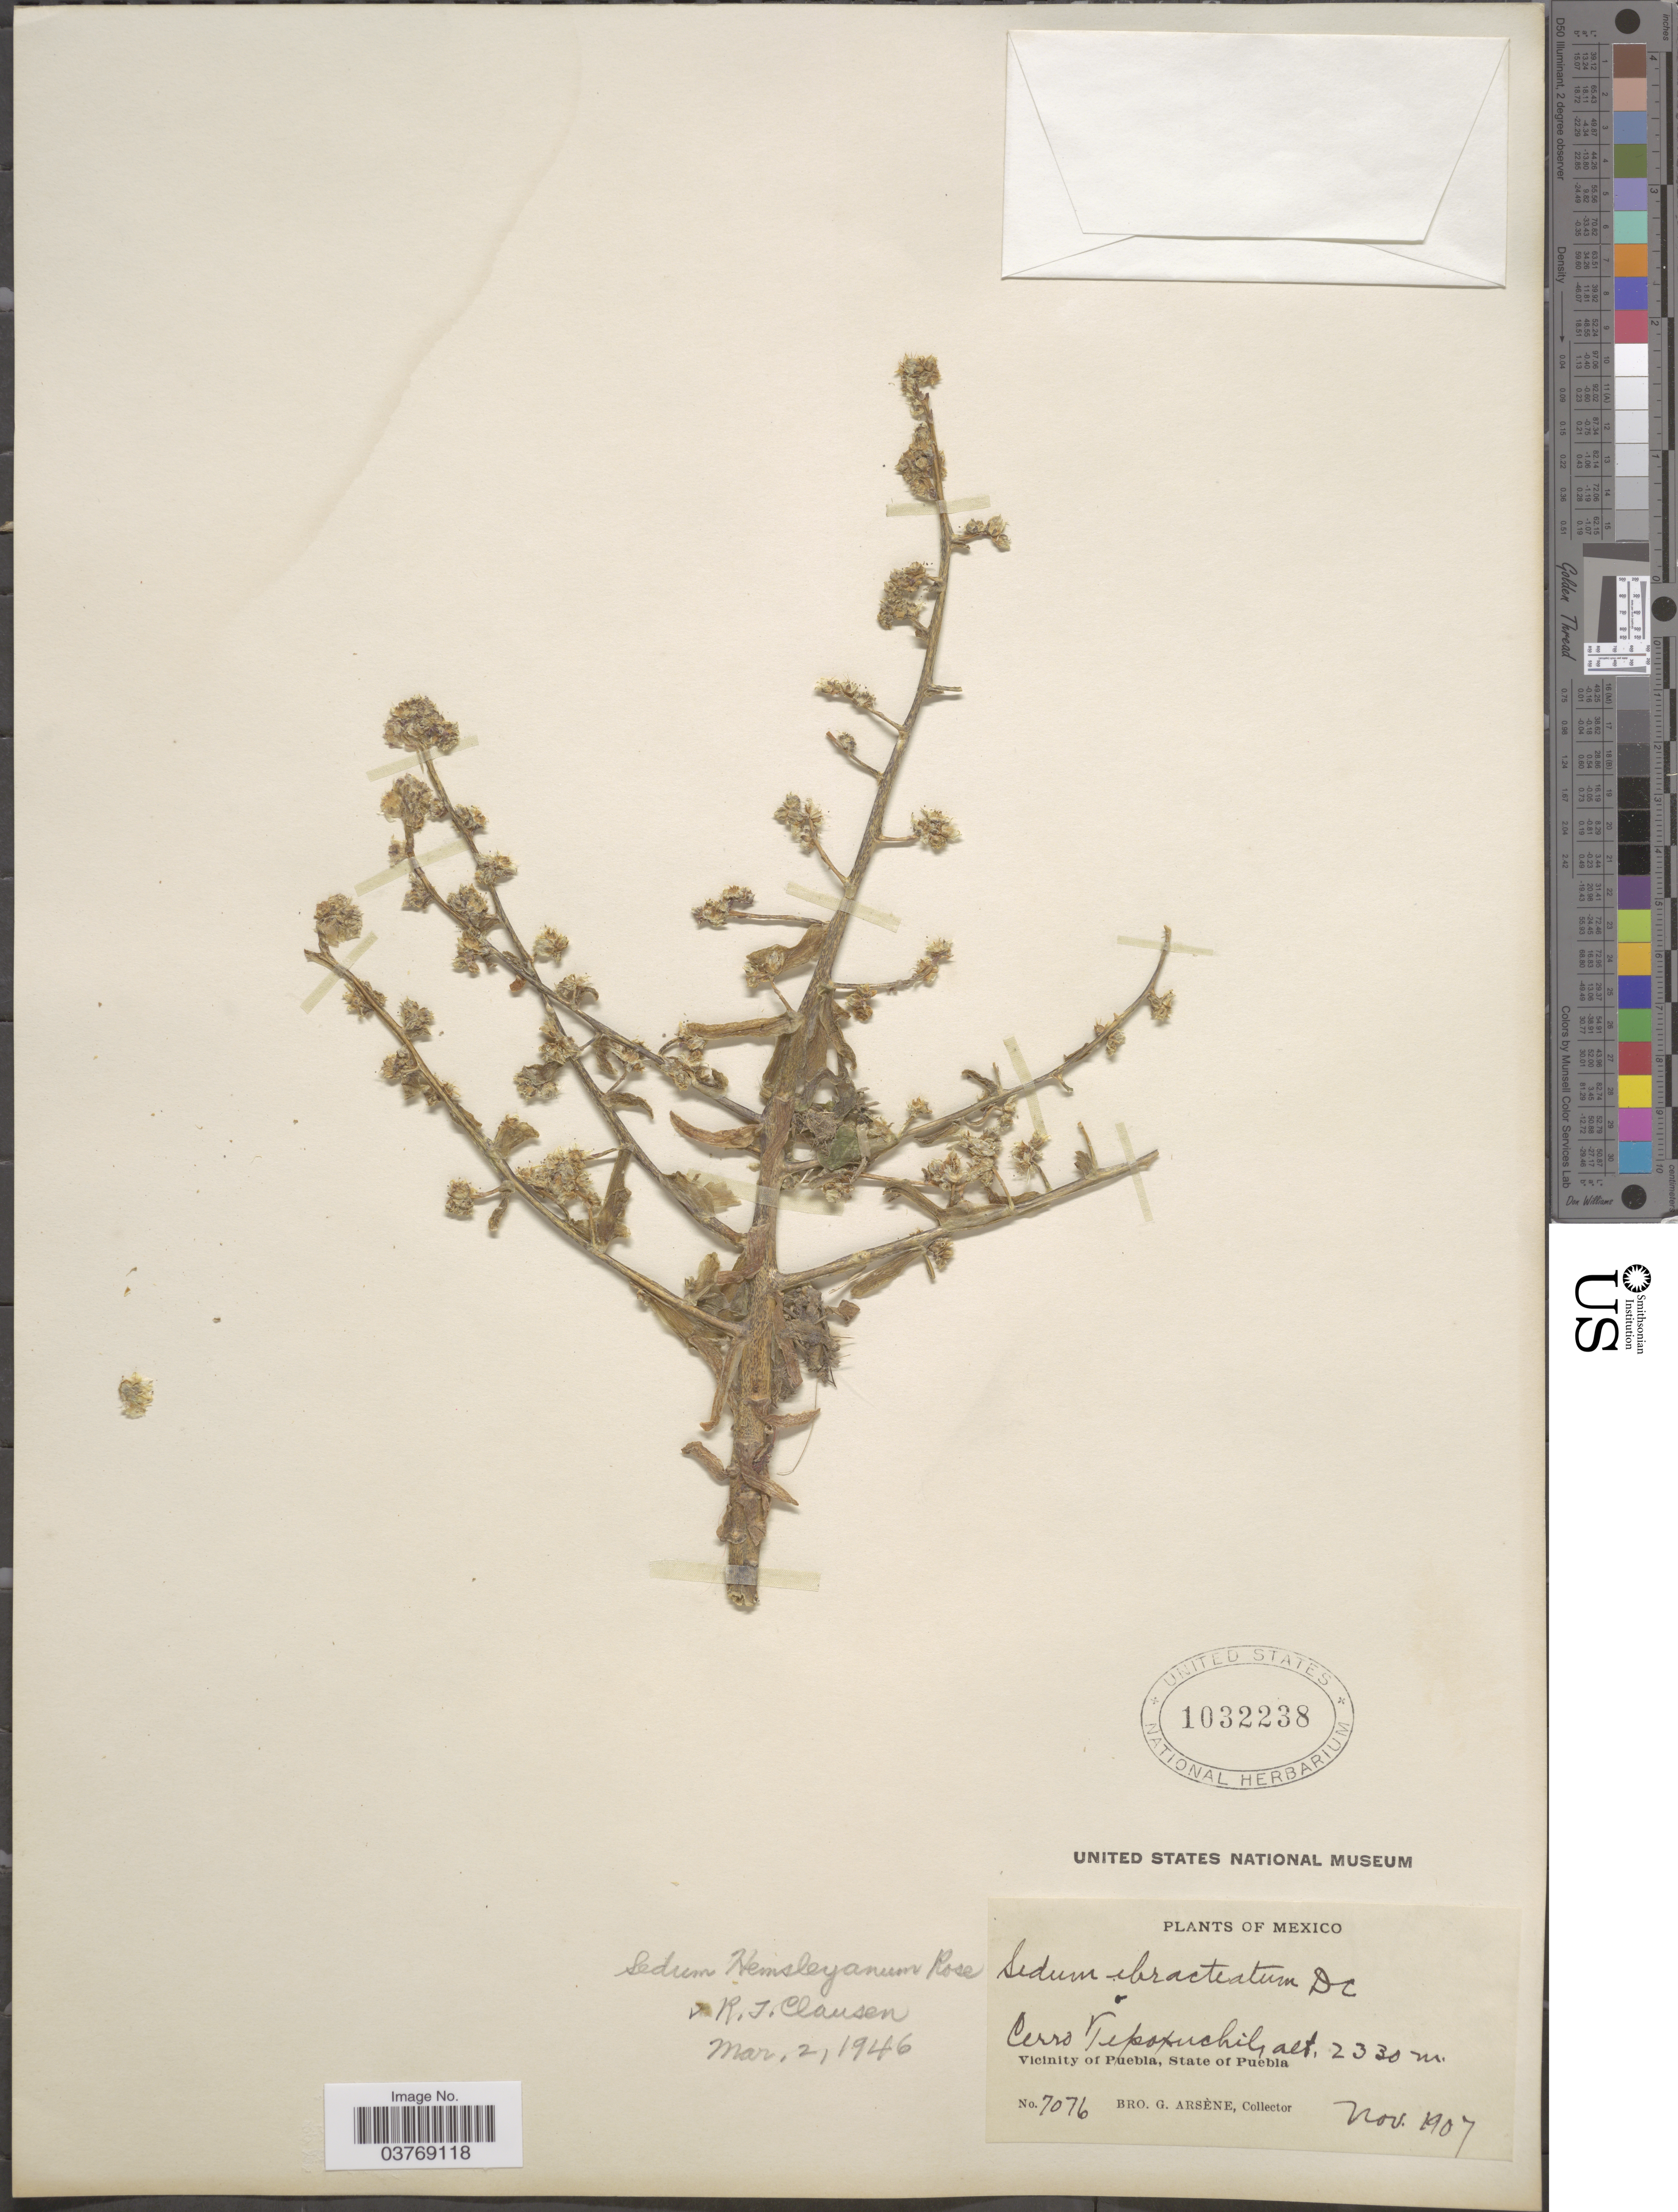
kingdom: Plantae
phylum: Tracheophyta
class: Magnoliopsida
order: Saxifragales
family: Crassulaceae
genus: Sedum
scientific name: Sedum hemsleyanum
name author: Rose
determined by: Strong, Mark T., (BOT), Smithsonian Institution - National Museum of Natural History (UNITED STATES)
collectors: Bro. G. Arsène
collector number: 7076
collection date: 1907-11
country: Mexico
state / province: Puebla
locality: Cerro Tepoxuchil, Vicinity of Puebla.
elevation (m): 2330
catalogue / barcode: US 1032238